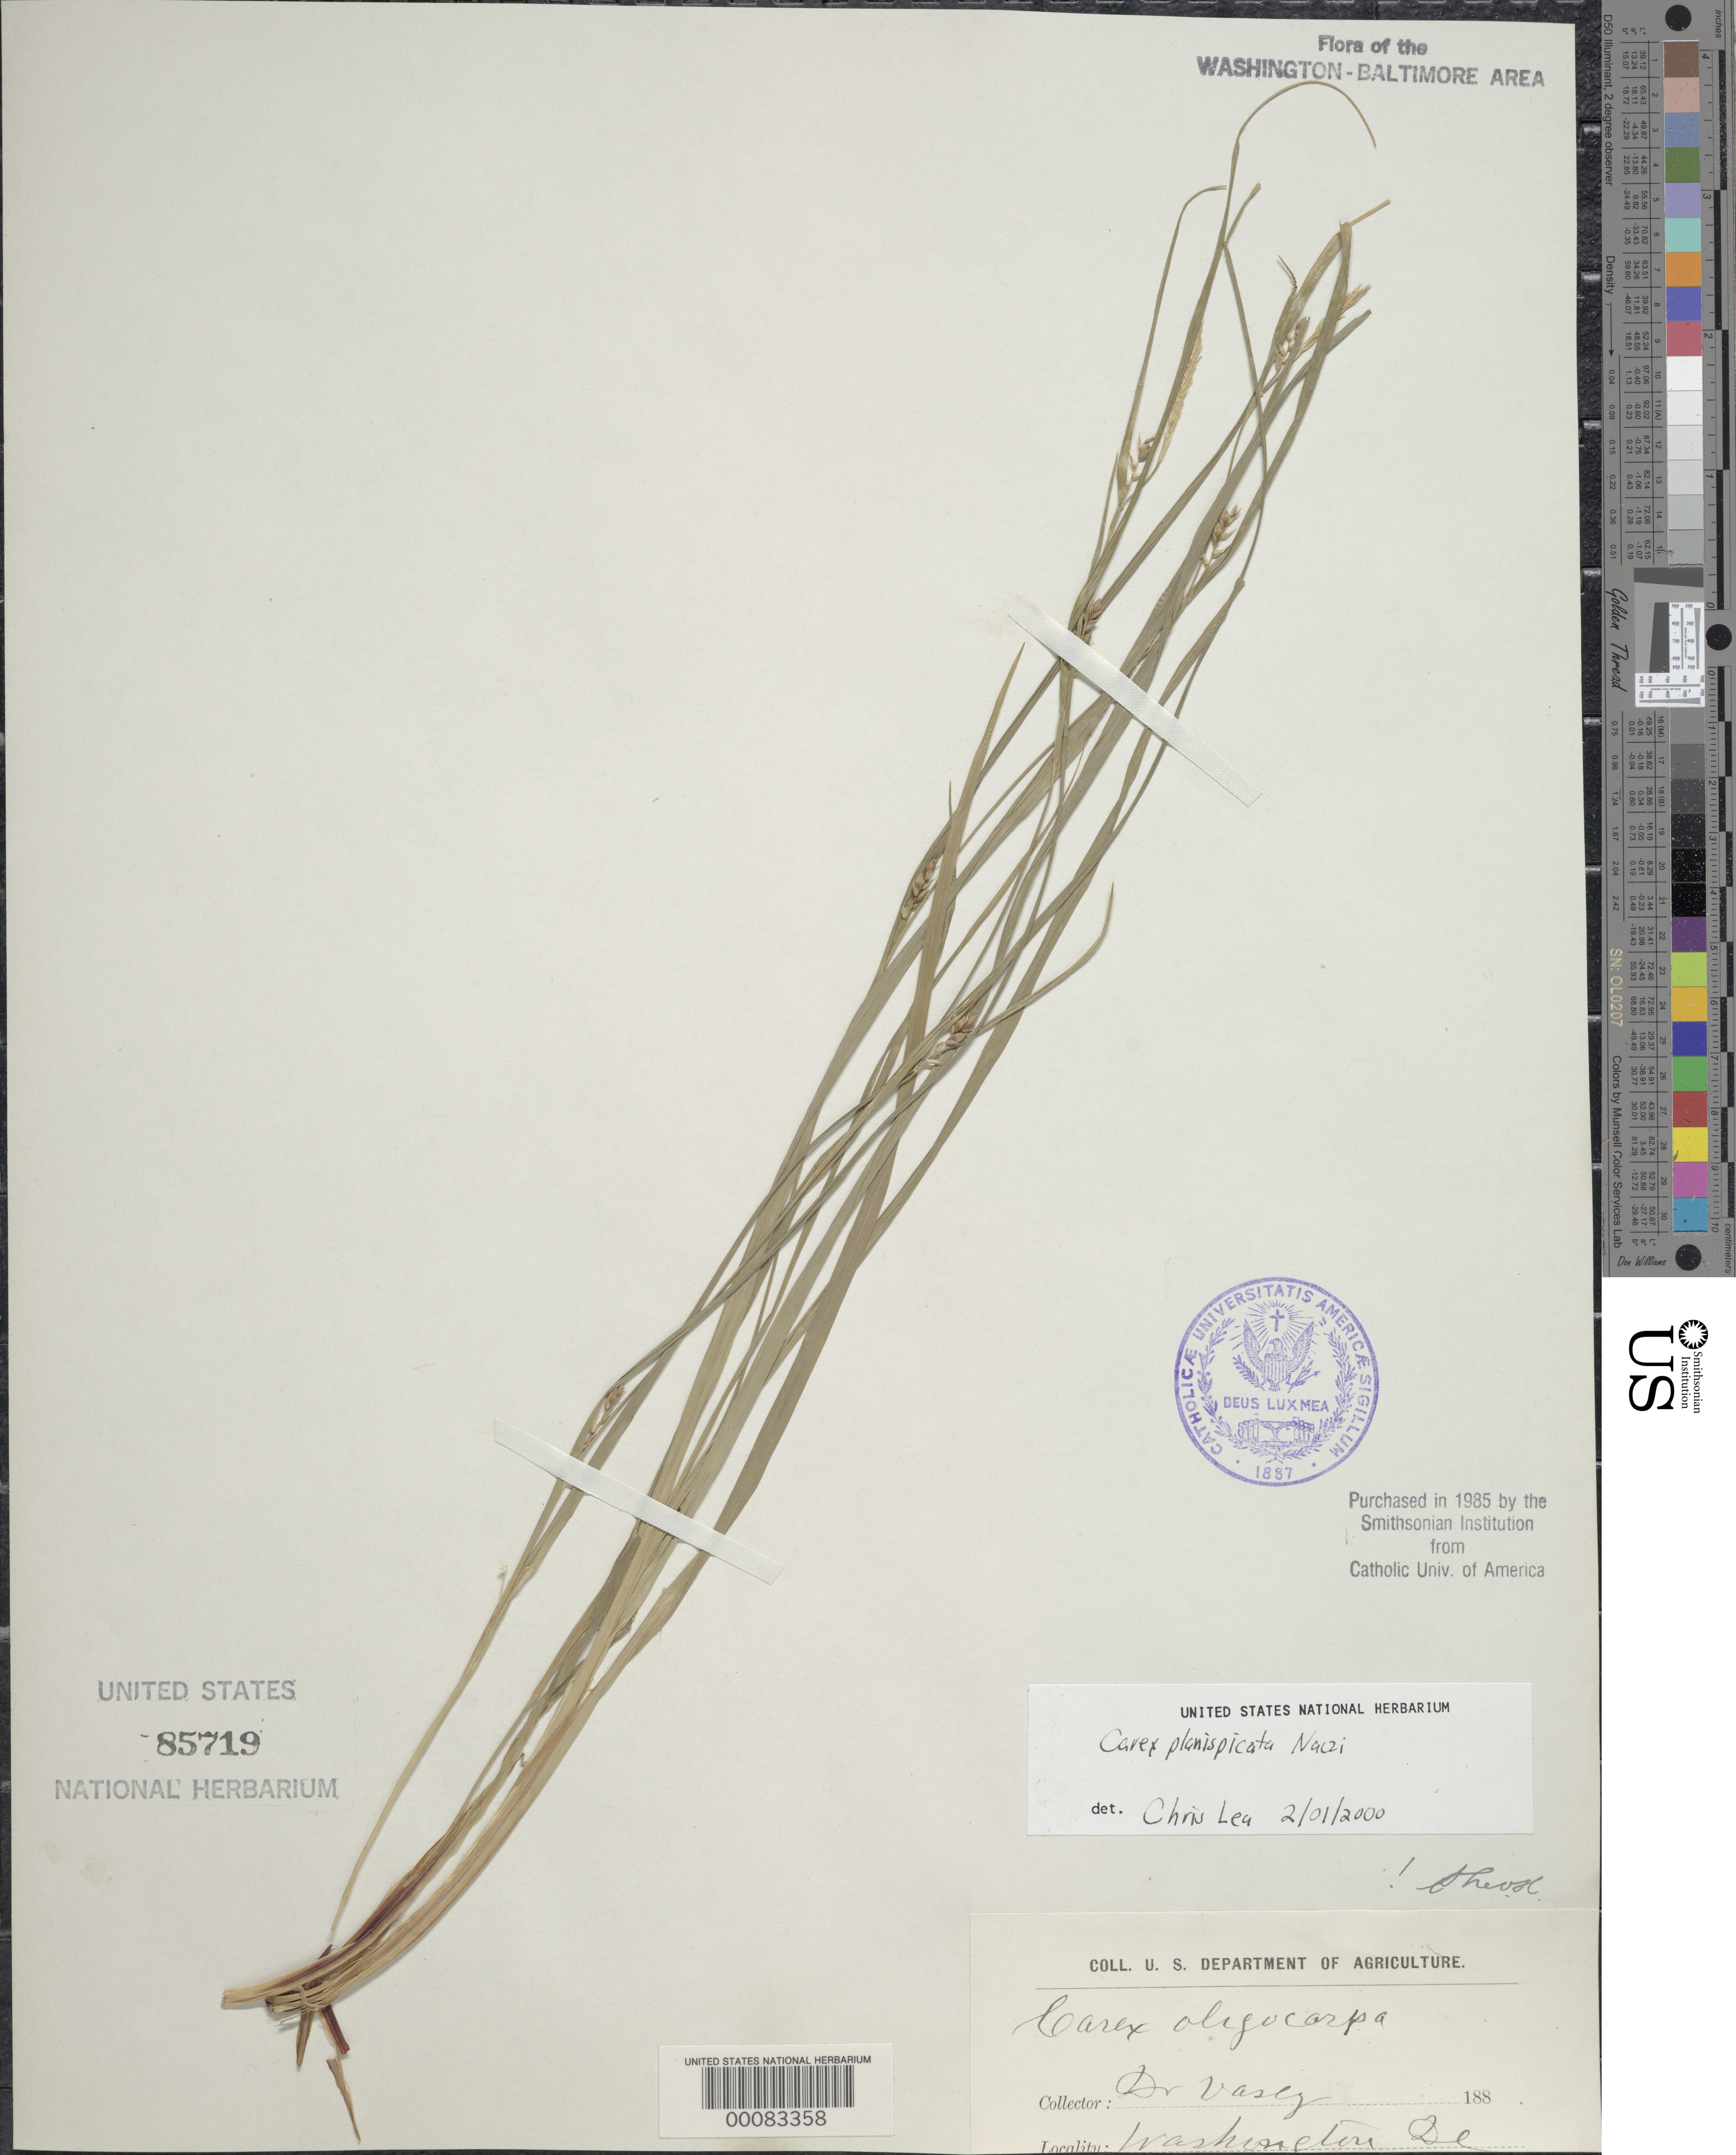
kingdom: Plantae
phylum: Tracheophyta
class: Liliopsida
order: Poales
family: Cyperaceae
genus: Carex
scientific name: Carex planispicata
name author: Naczi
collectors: G. Vasey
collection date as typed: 188-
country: United States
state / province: District of Columbia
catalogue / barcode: US 85719